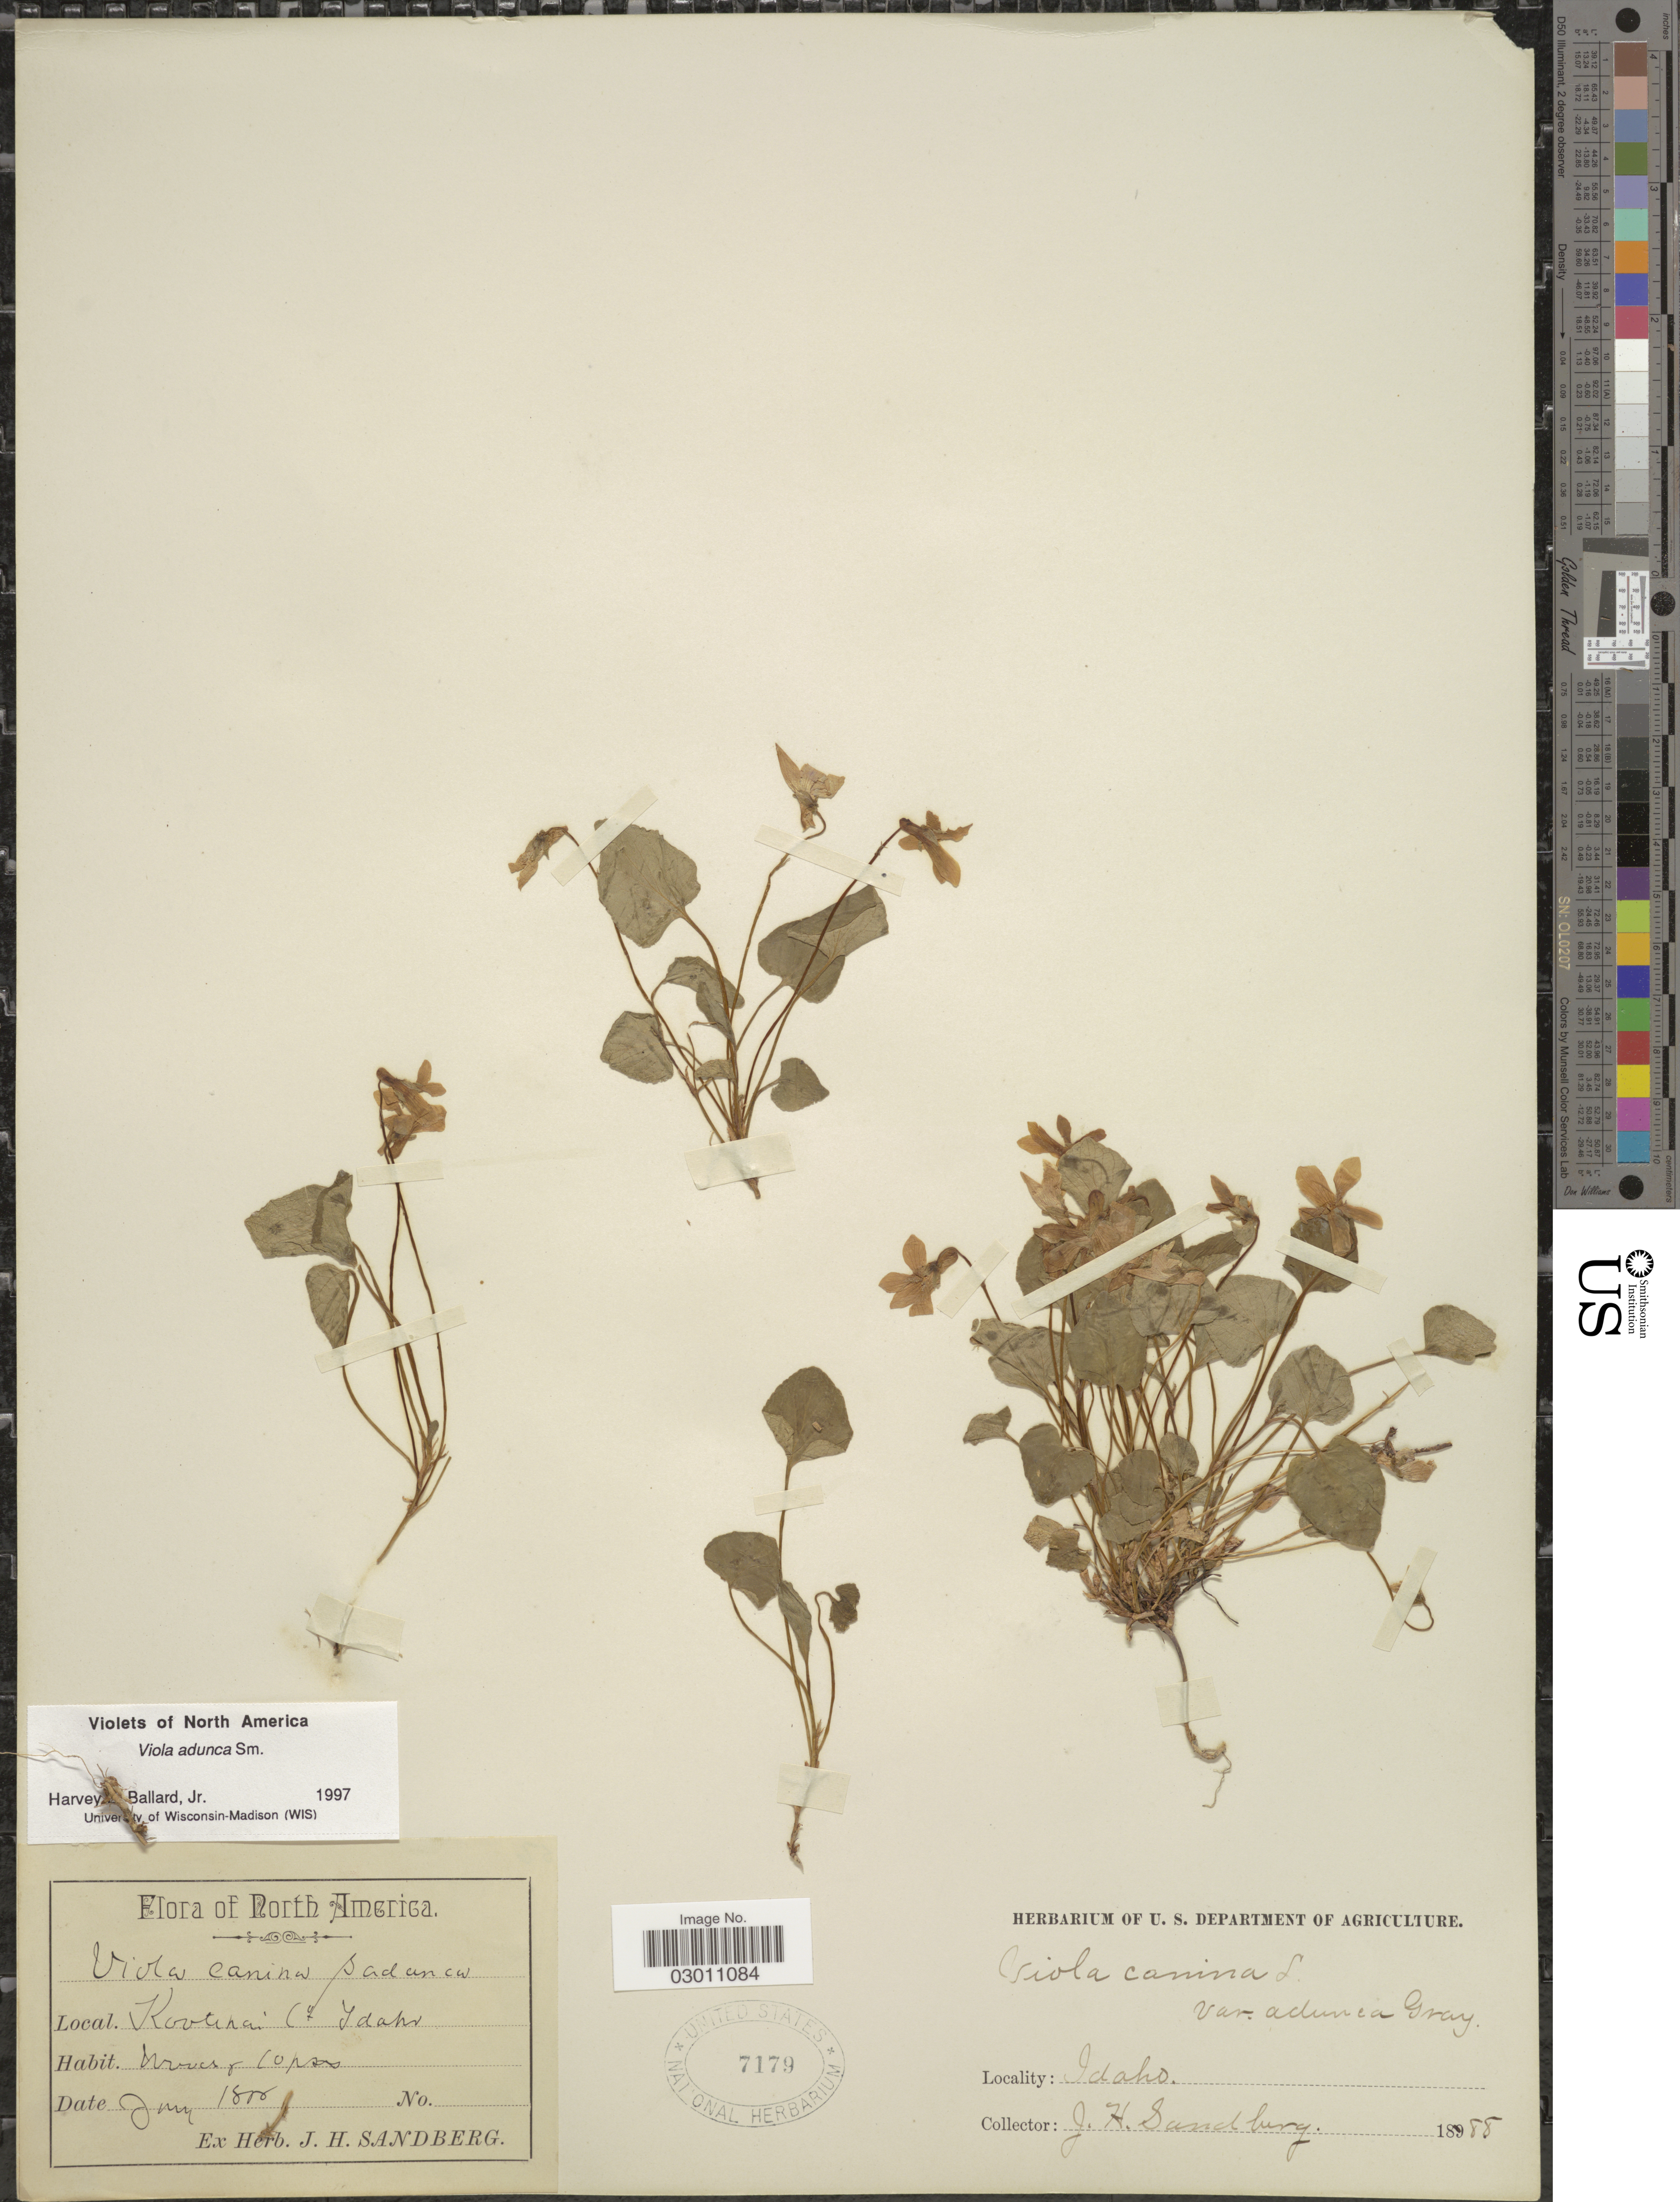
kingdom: Plantae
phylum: Tracheophyta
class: Magnoliopsida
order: Malpighiales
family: Violaceae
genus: Viola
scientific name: Viola adunca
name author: Sm.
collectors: J. H. Sandberg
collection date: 1888-06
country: United States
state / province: Idaho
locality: Kootenai Co.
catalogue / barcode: US 7179